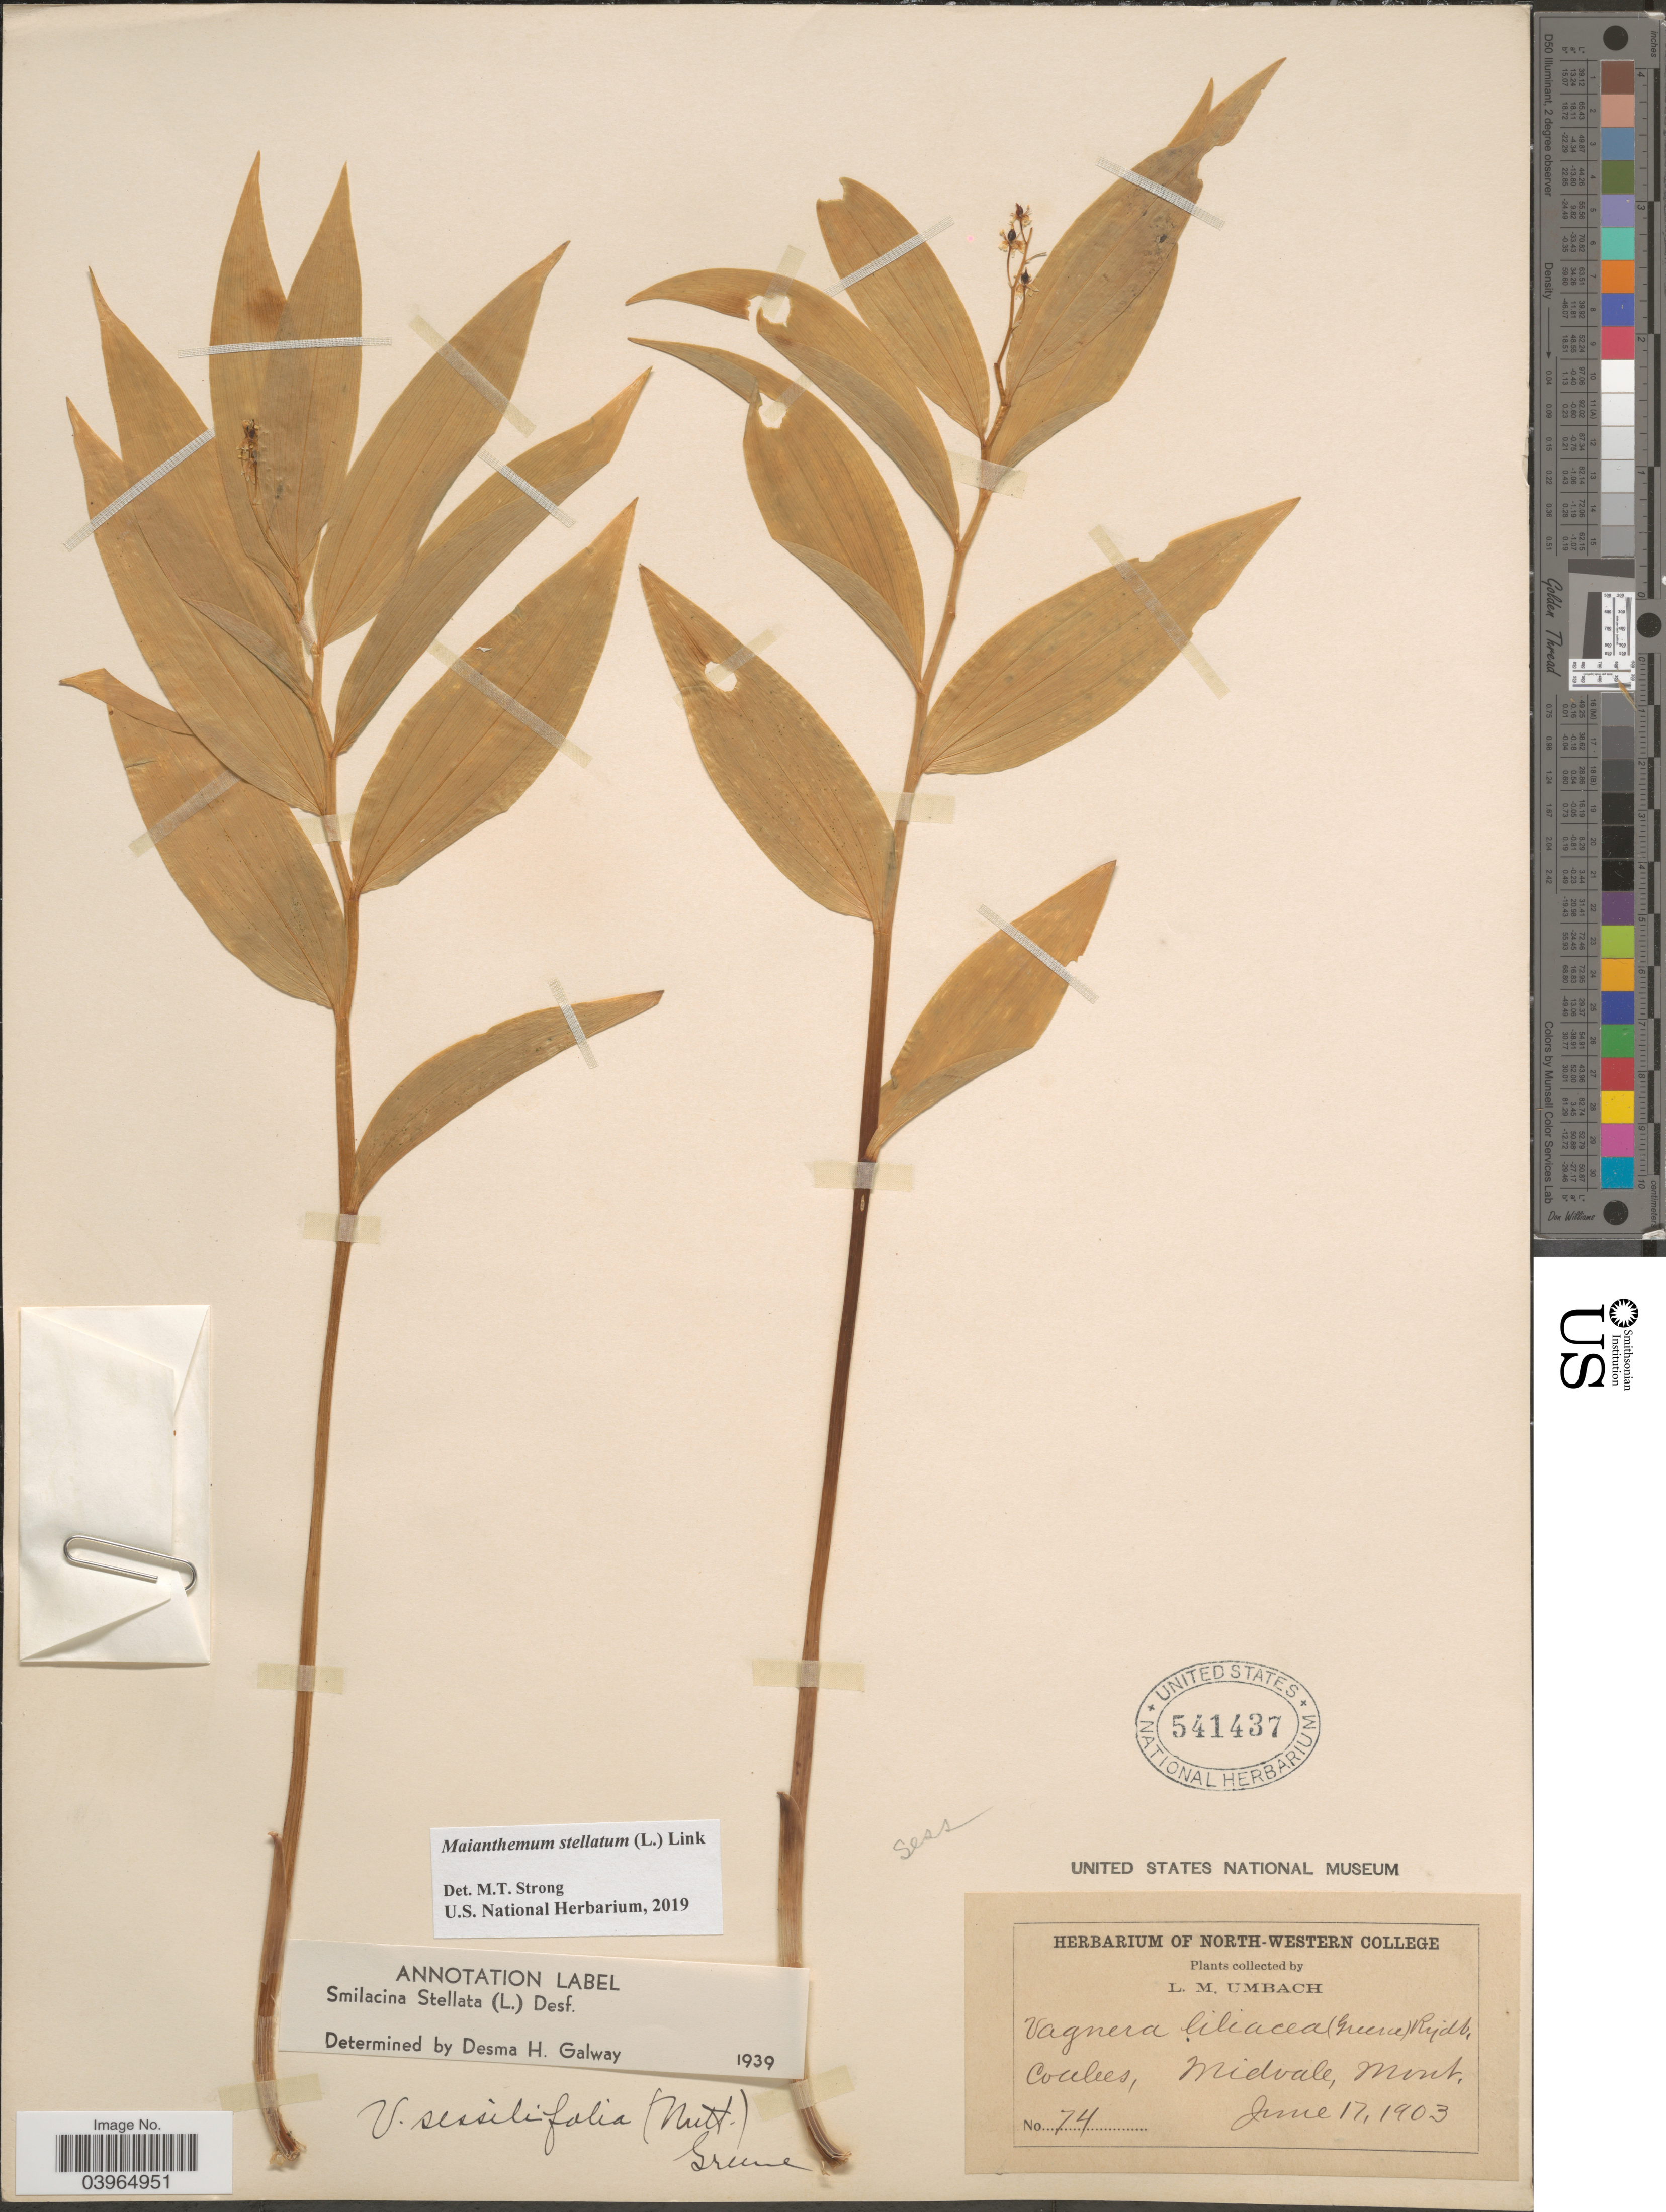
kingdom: Plantae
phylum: Tracheophyta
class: Liliopsida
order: Asparagales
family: Asparagaceae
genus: Maianthemum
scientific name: Maianthemum stellatum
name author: (L.) Link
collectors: L. M. Umbach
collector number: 74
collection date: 1903-06-17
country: United States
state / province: Montana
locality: Midvale.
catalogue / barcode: US 541437